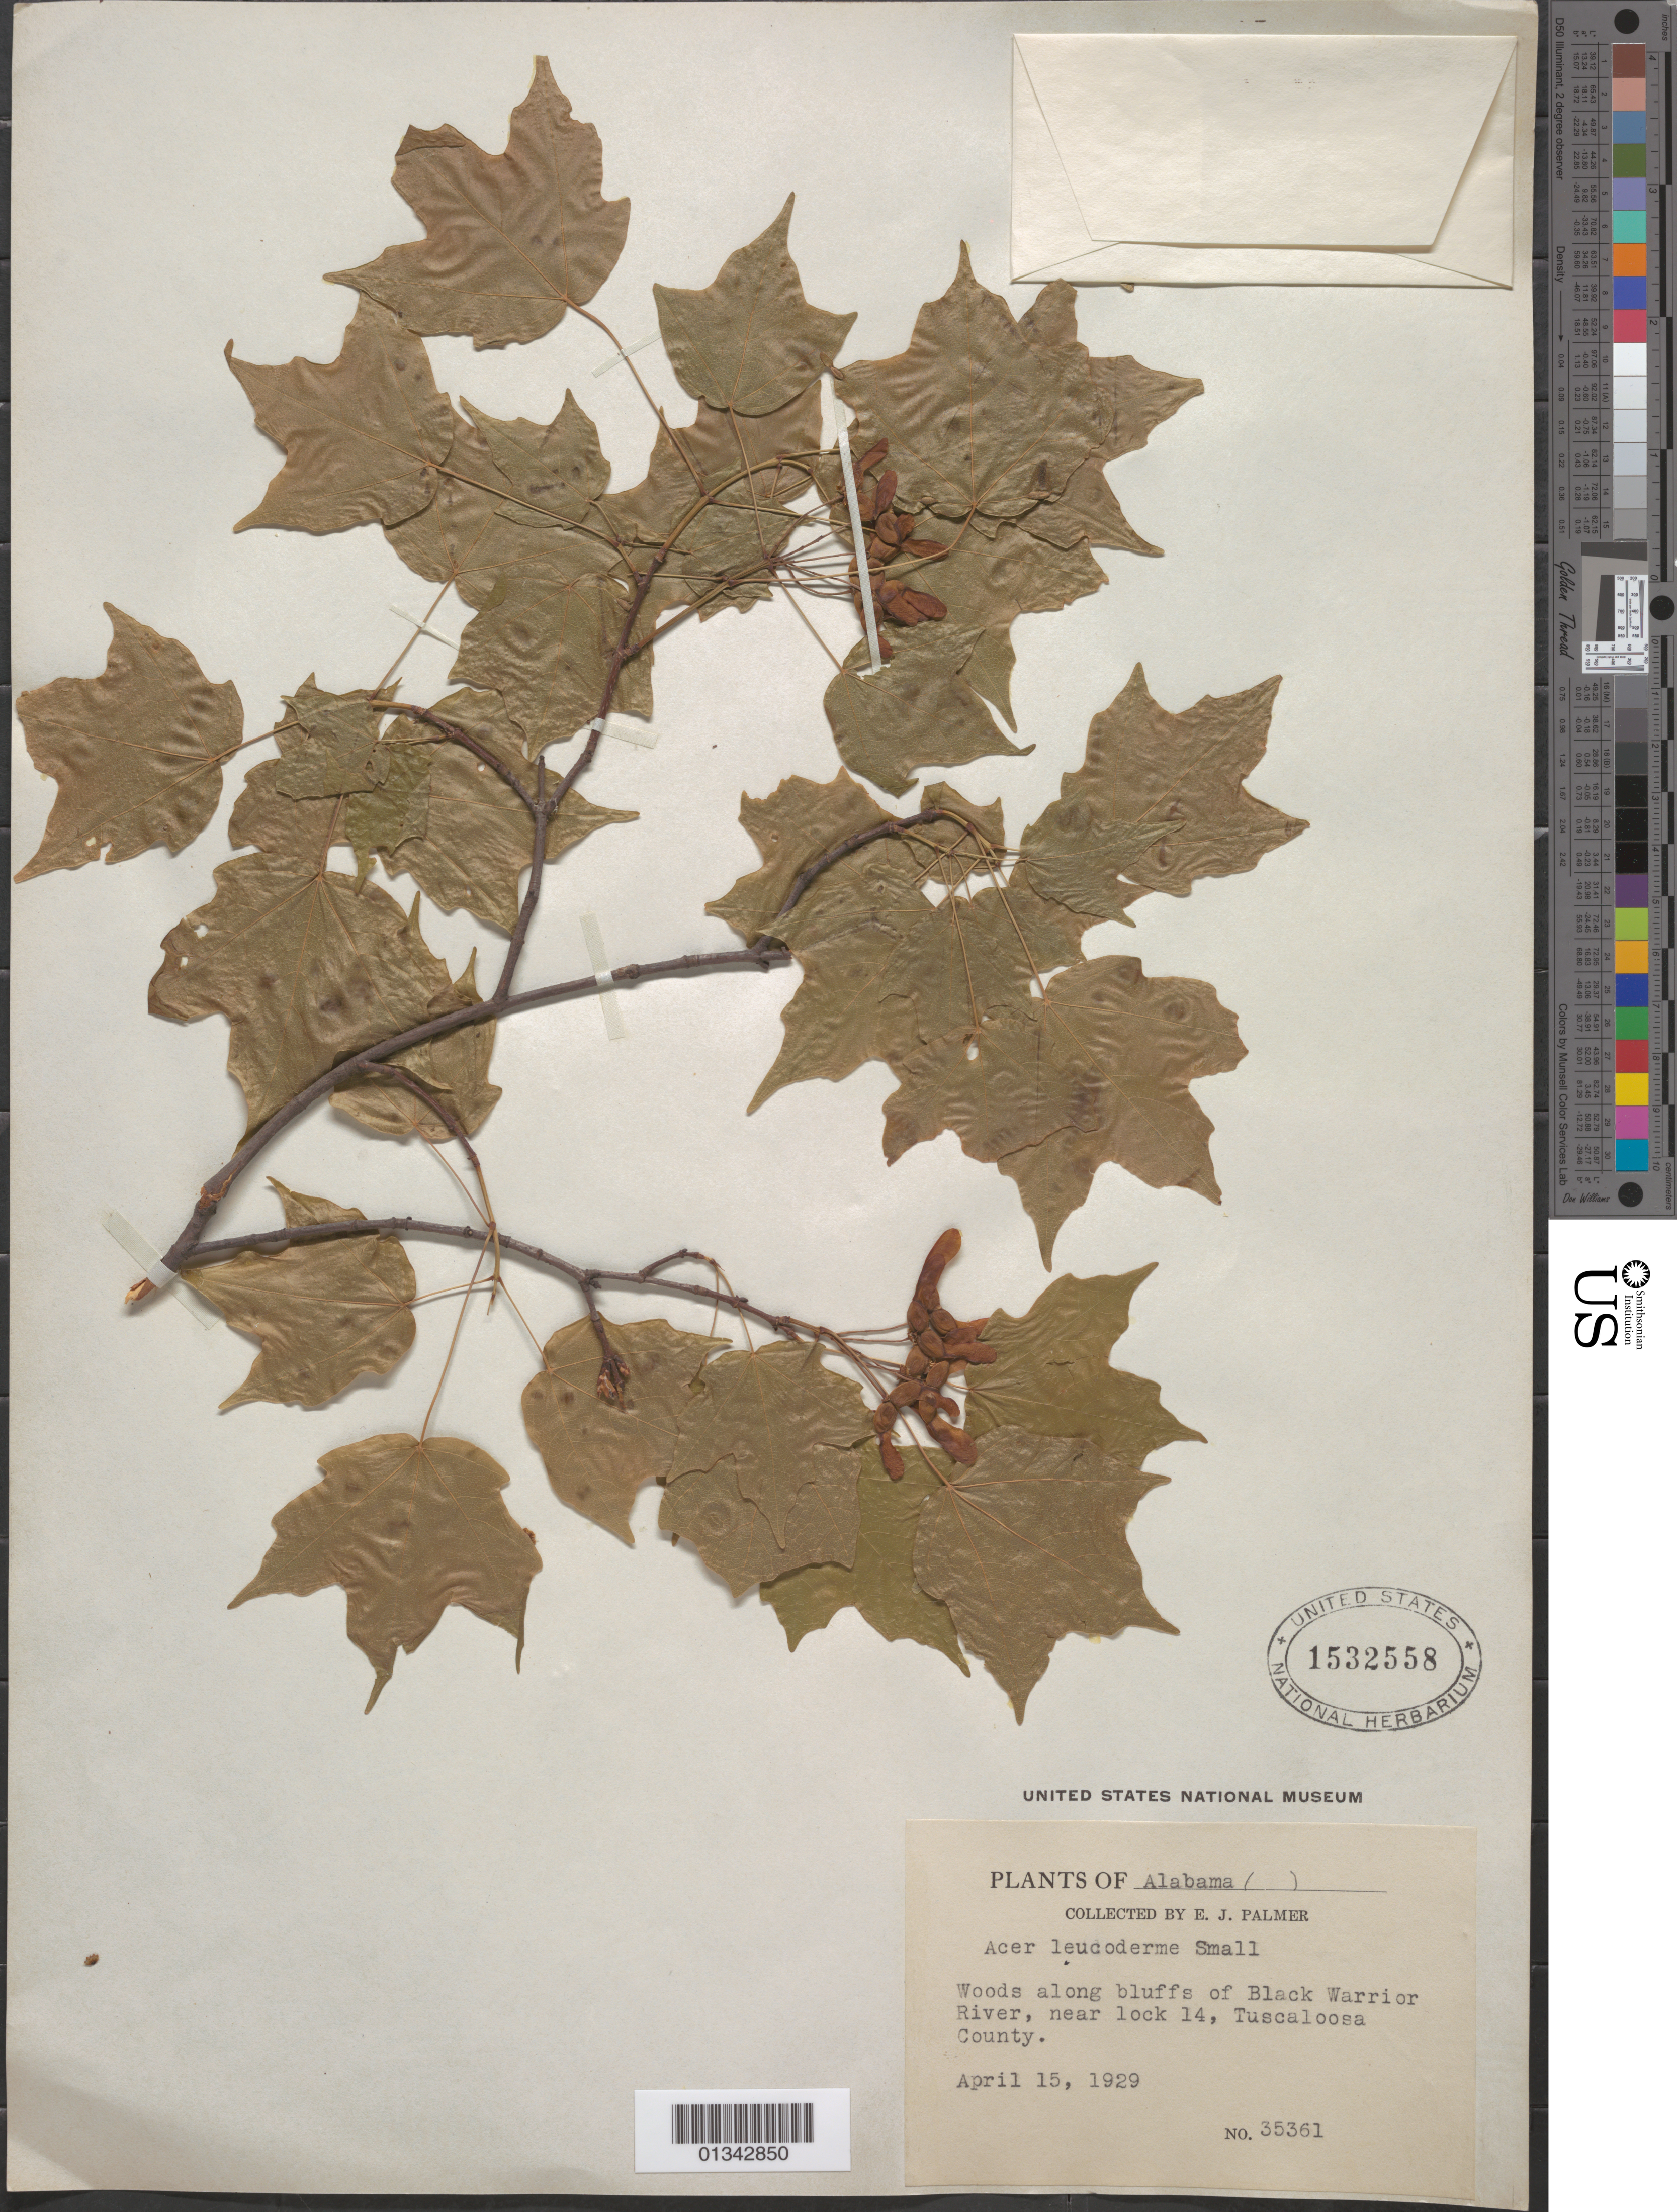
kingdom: Plantae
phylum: Tracheophyta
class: Magnoliopsida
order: Sapindales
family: Sapindaceae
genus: Acer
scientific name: Acer saccharum subsp. leucoderme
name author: (Small) Desmarais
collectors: E. J. Palmer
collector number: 35361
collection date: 1929-04-15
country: United States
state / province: Alabama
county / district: Tuscaloosa County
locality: Tuscaloosa County, bluffs of Black Warrior River, near lock 14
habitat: Woods along bluffs of river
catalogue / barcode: US 1532558